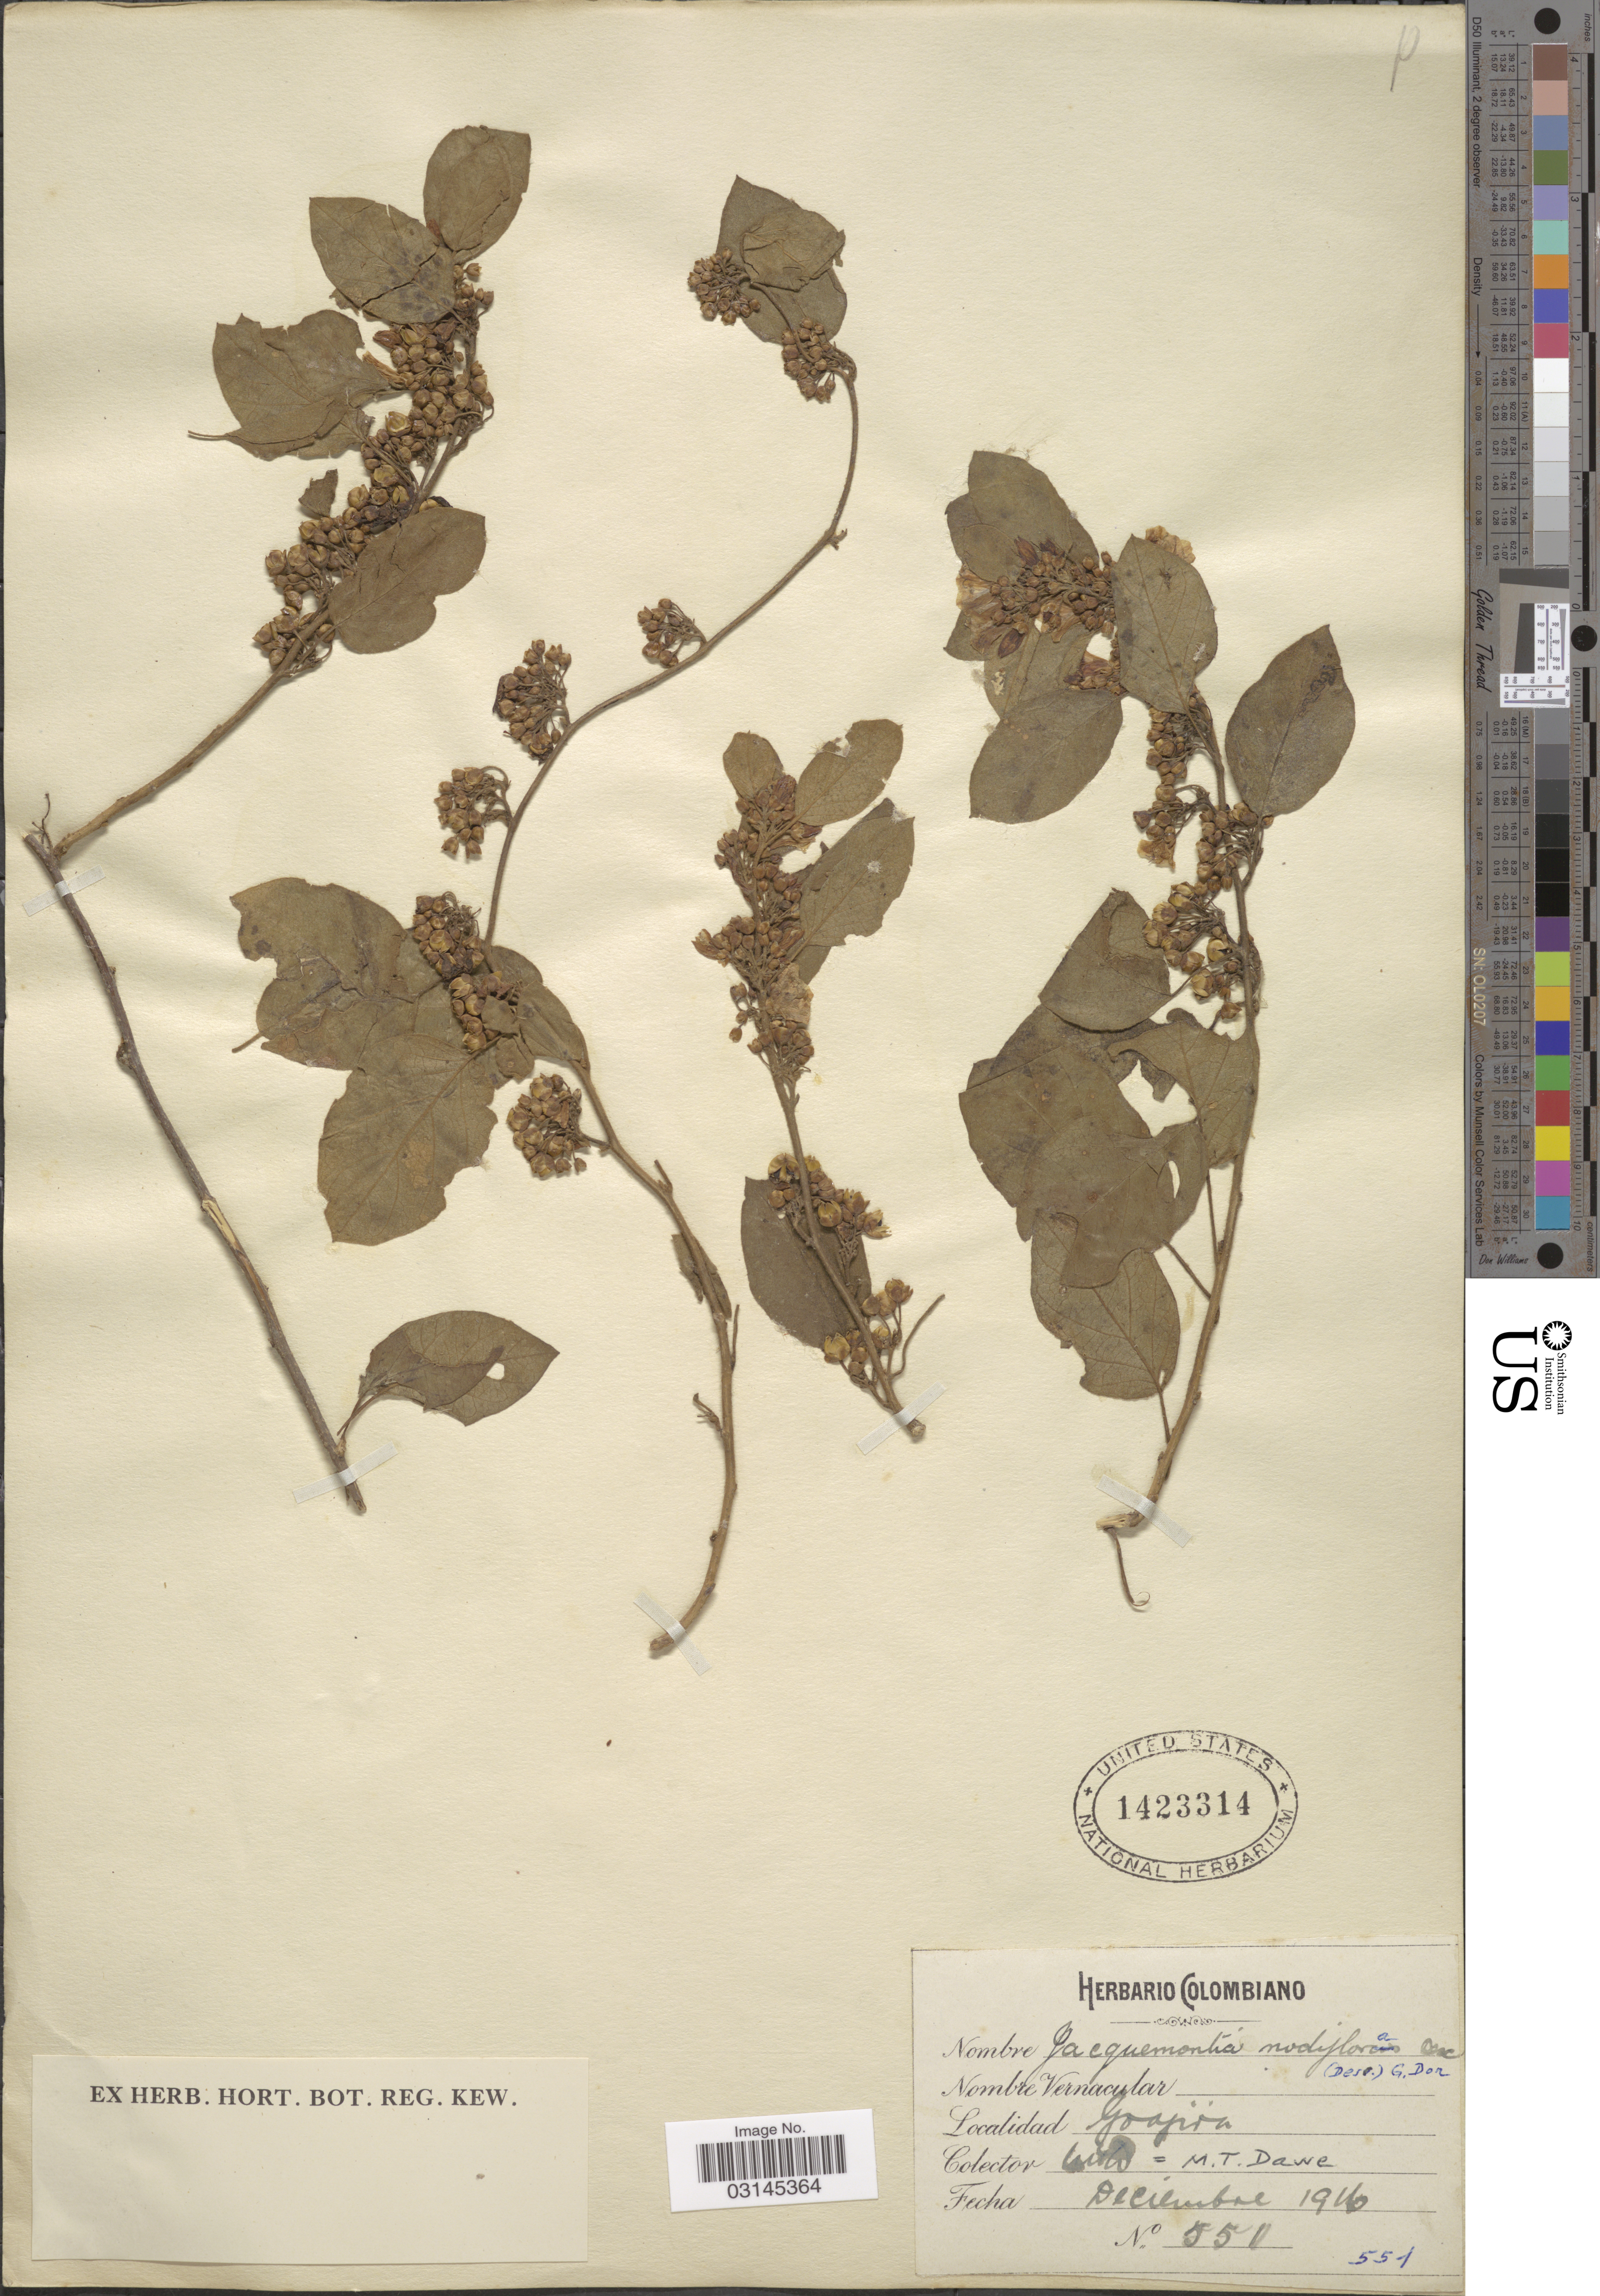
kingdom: Plantae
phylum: Tracheophyta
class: Magnoliopsida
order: Solanales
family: Convolvulaceae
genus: Convolvulus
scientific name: Convolvulus nodiflorus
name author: Desr.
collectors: M. T. Dawe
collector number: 551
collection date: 1916-12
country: Colombia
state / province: La Guajira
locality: Goajira.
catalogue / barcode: US 1423314